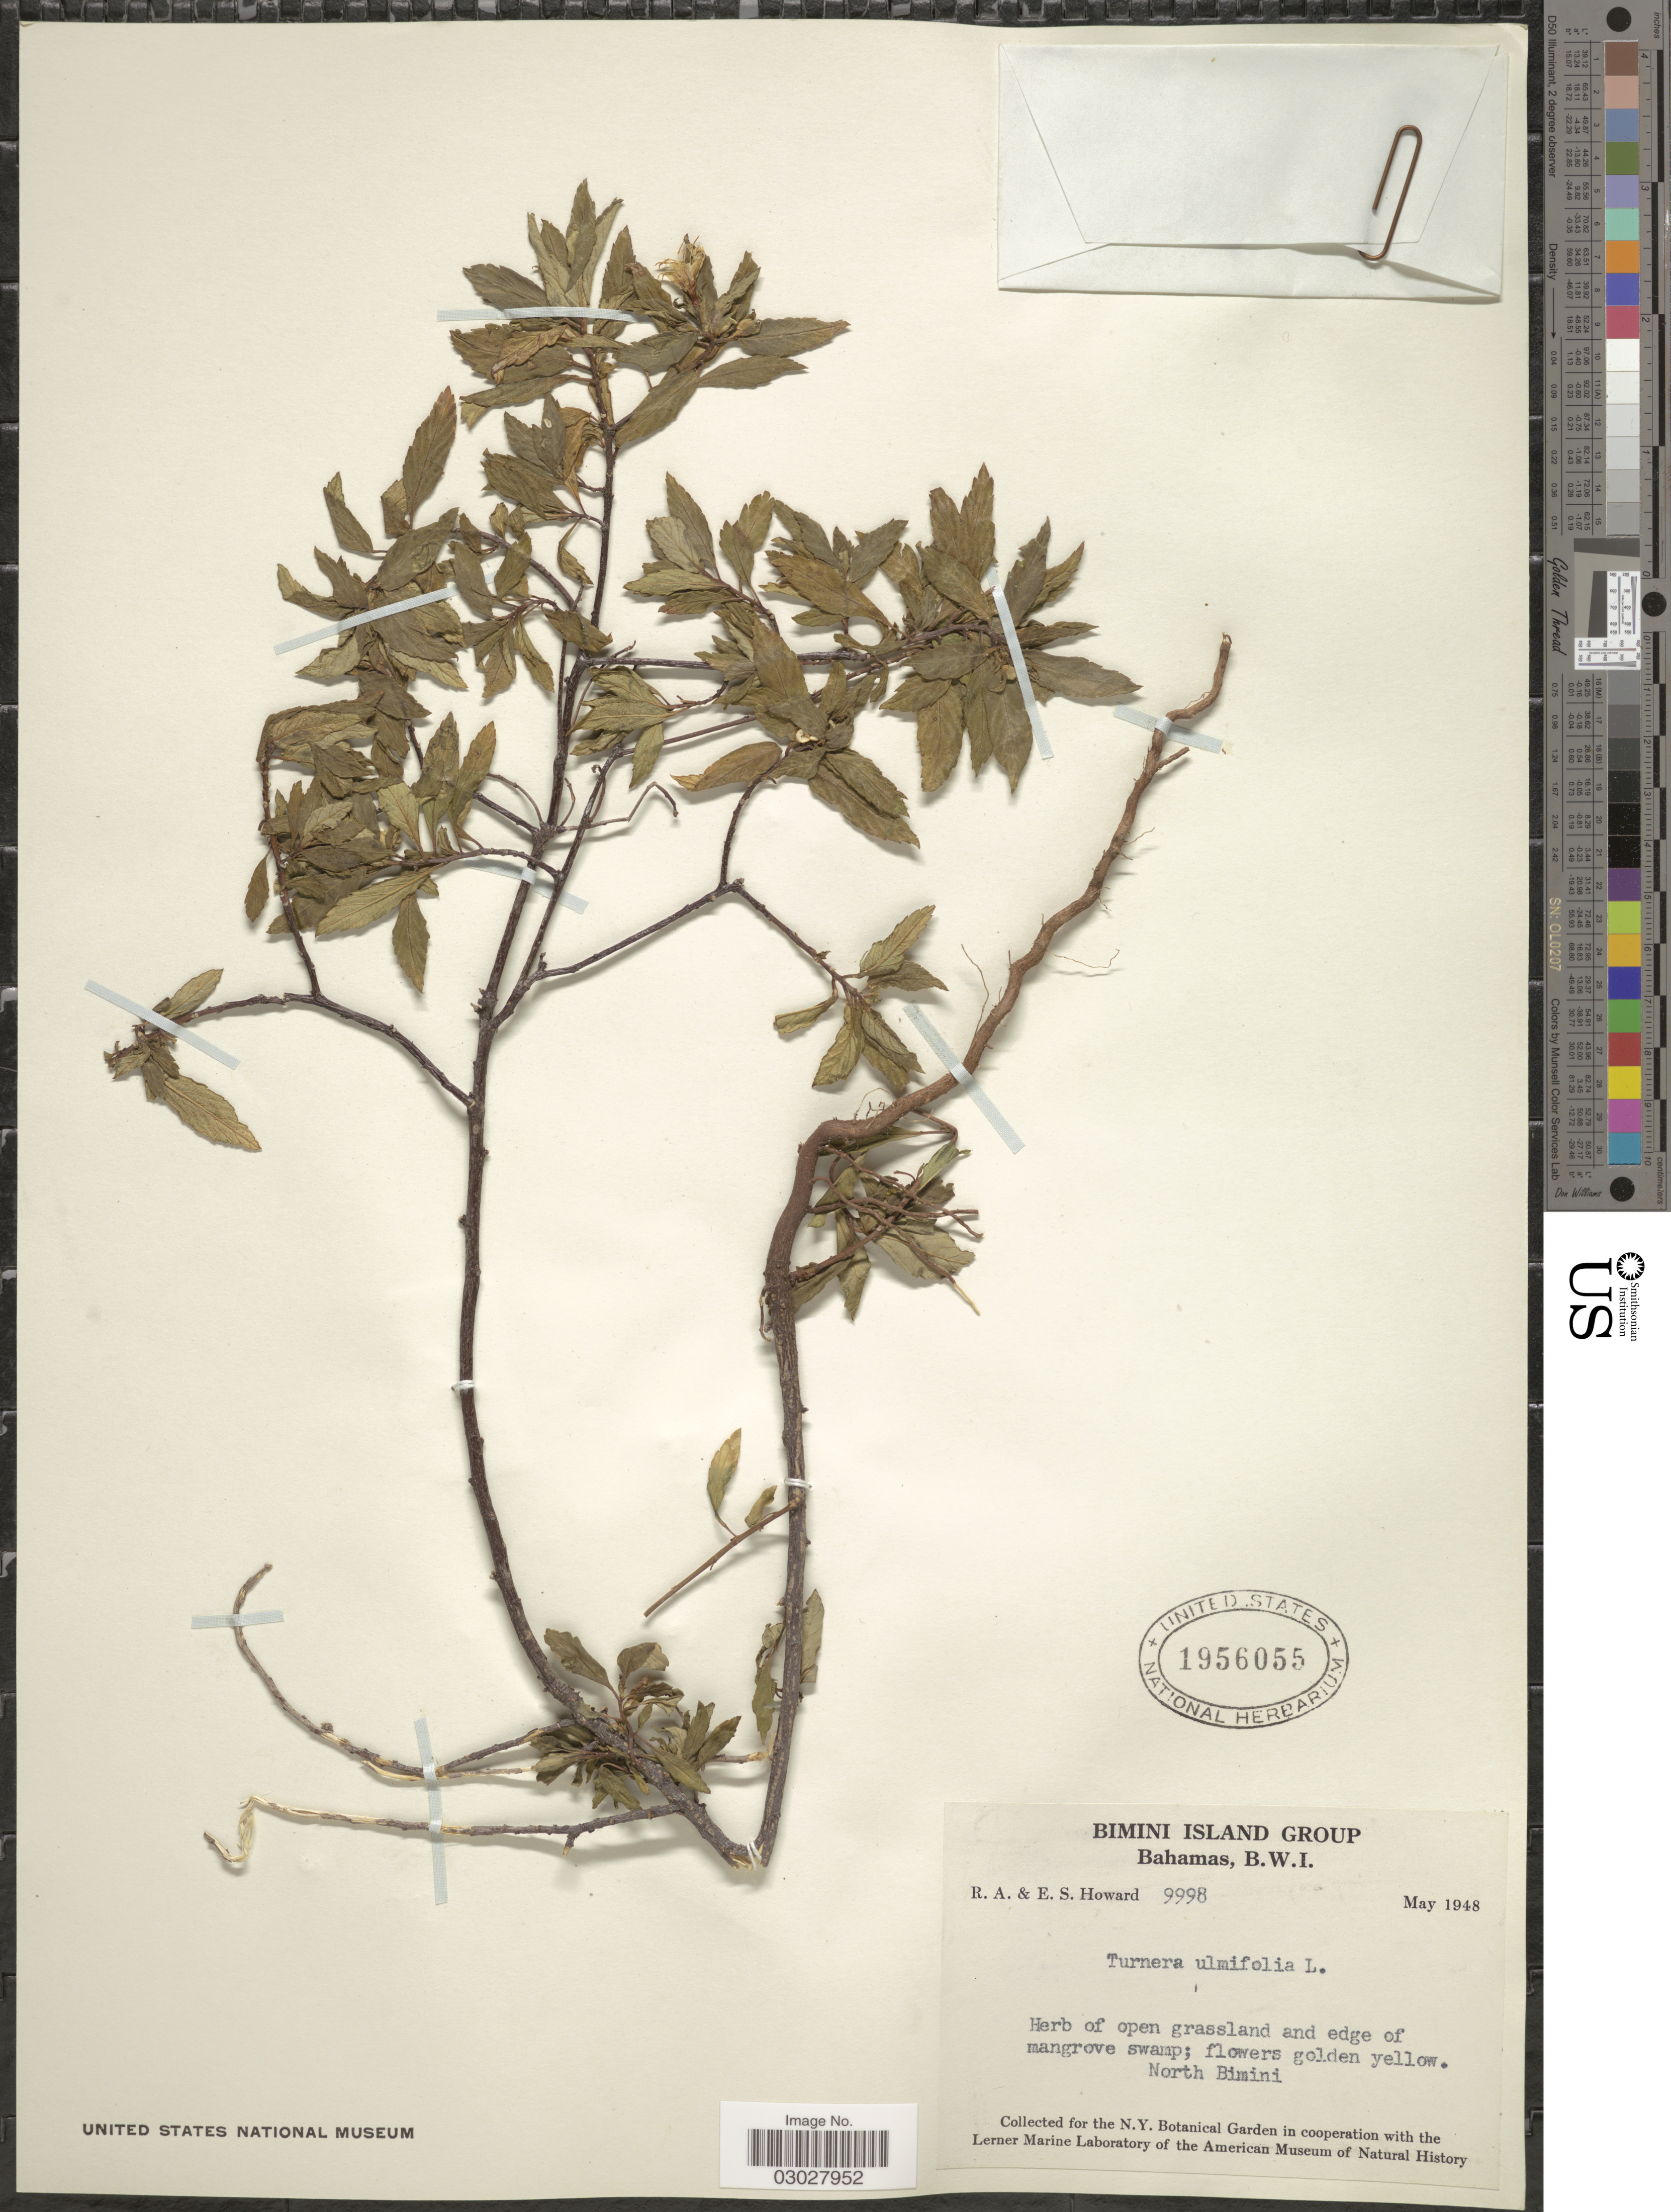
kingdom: Plantae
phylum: Tracheophyta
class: Magnoliopsida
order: Malpighiales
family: Turneraceae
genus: Turnera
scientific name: Turnera ulmifolia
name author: L.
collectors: R. A. Howard & E. S. Howard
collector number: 9998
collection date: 1948-05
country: Bahamas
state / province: Bimini and Cat Cay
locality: Bimini Island Group. North Bimini.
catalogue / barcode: US 1956055